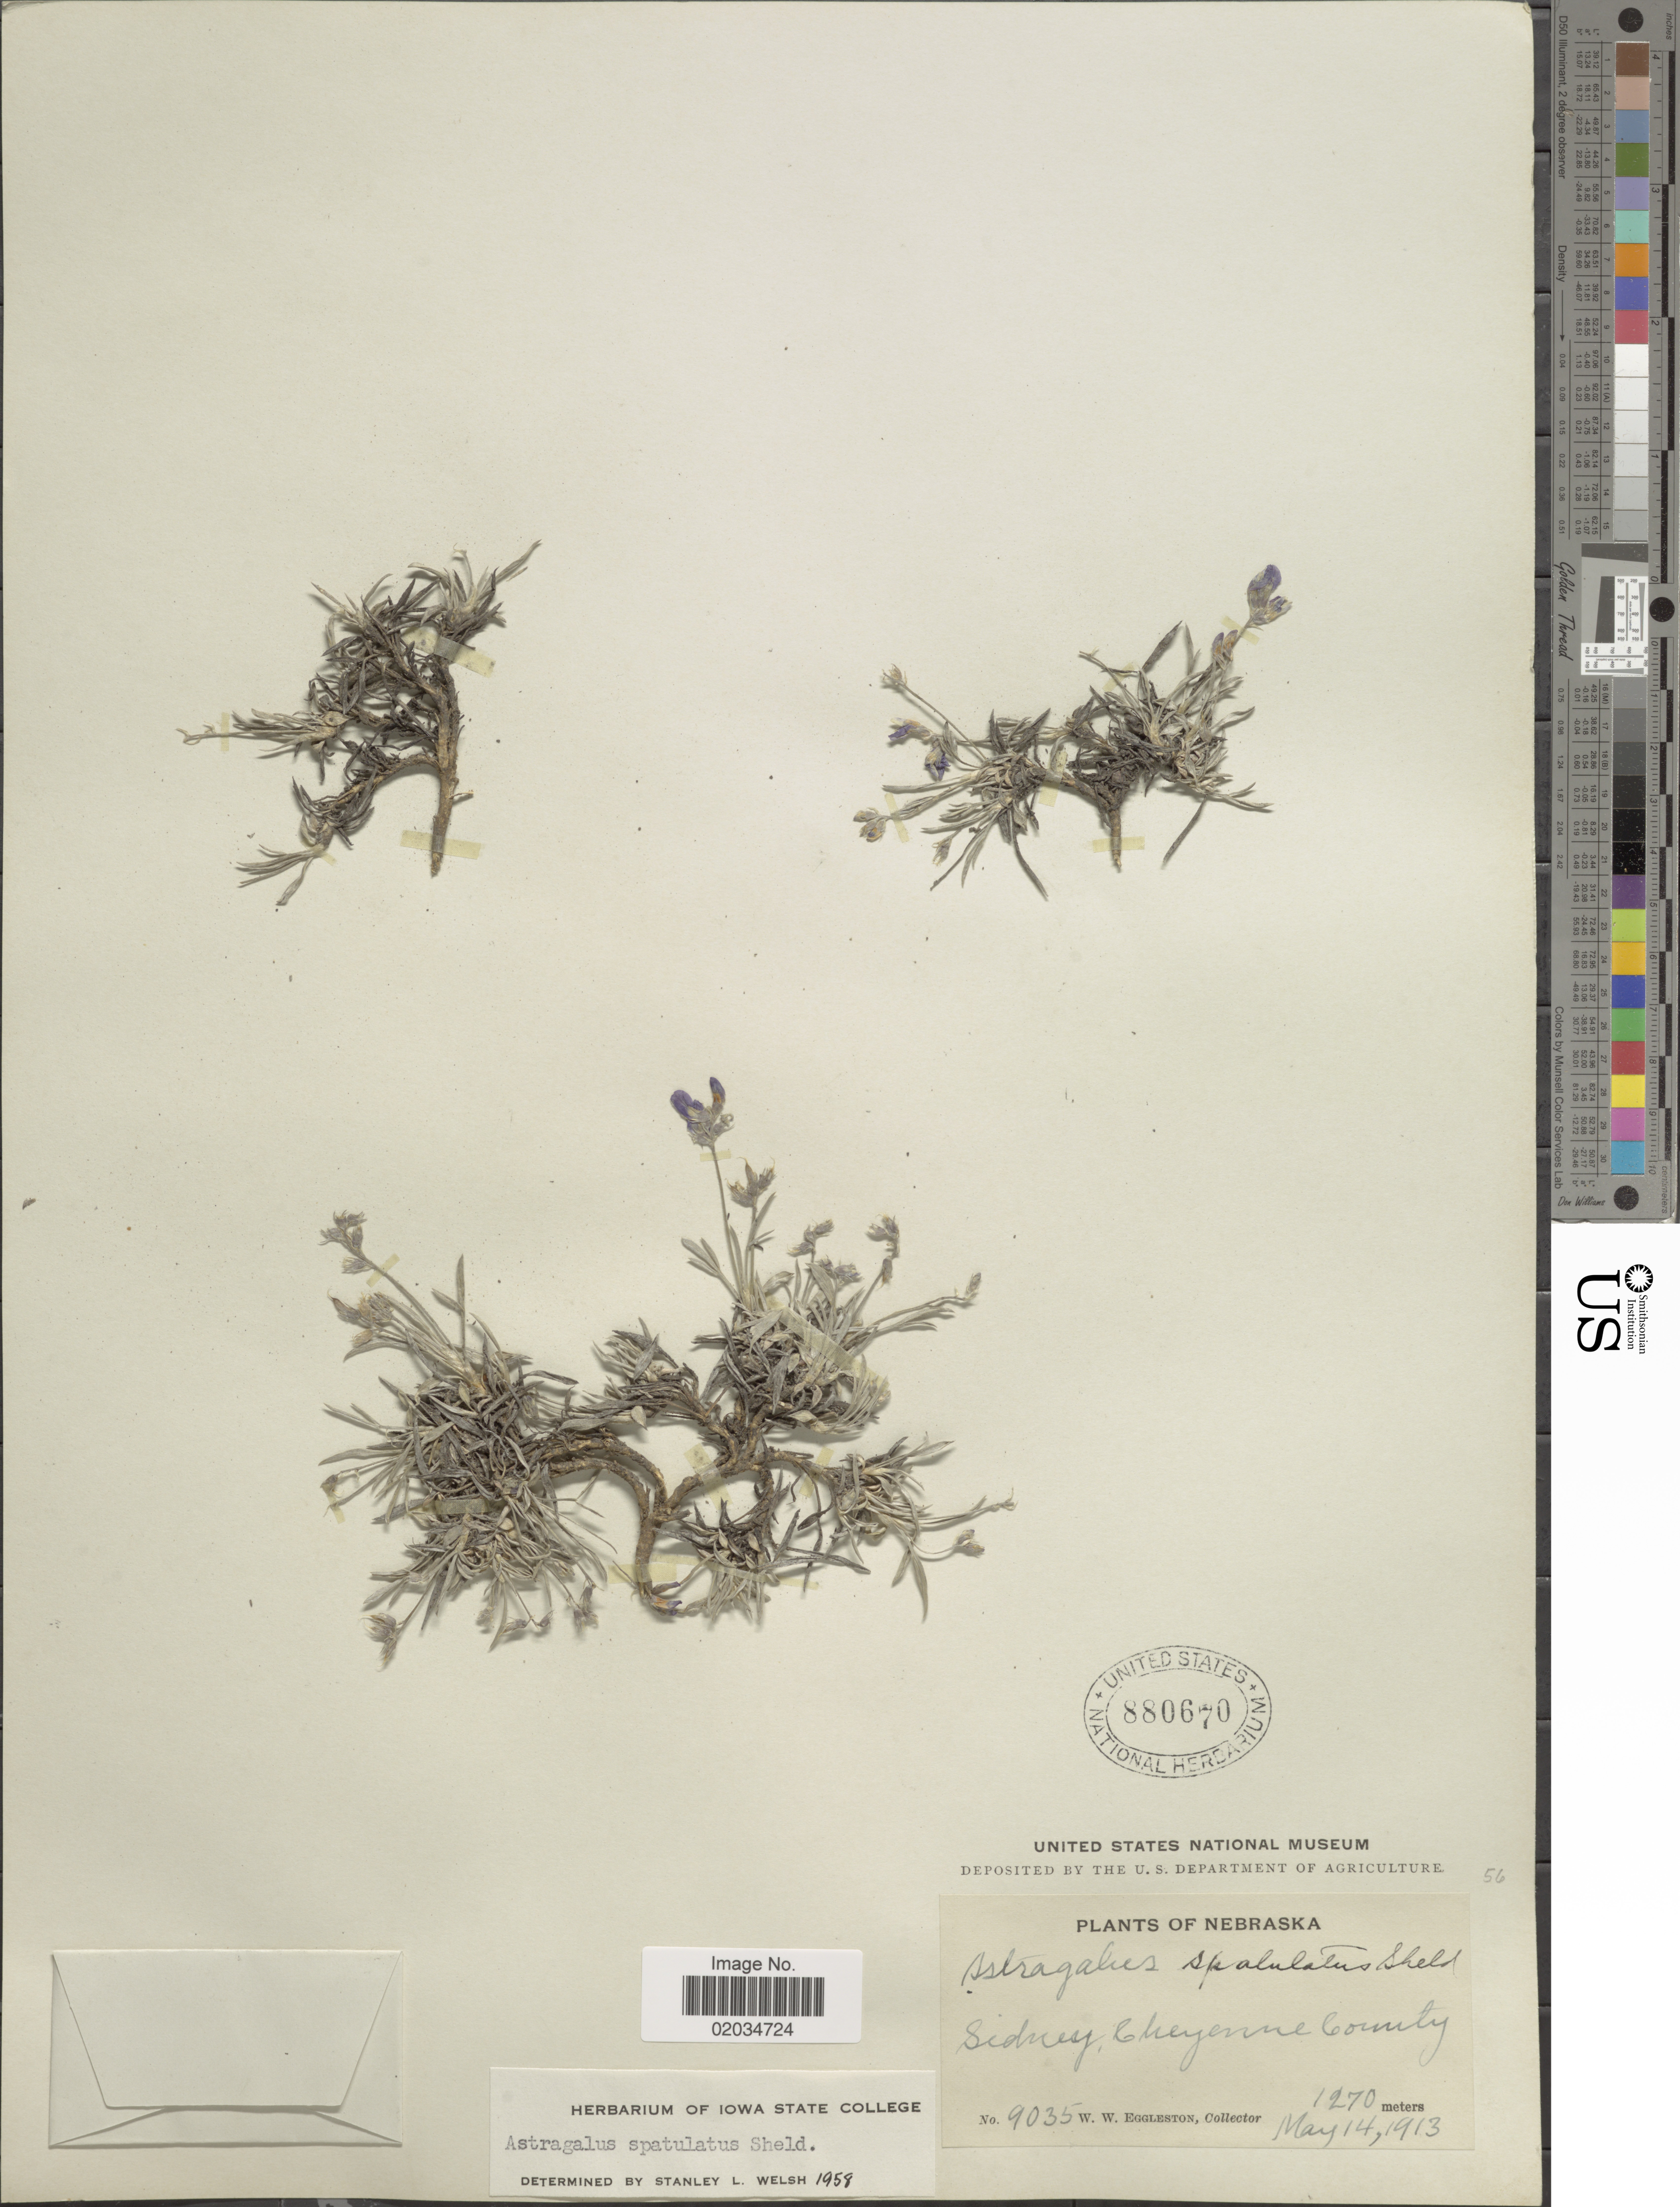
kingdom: Plantae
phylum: Tracheophyta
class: Magnoliopsida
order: Fabales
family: Fabaceae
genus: Astragalus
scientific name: Astragalus sparsiflorus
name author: A. Gray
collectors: W. W. Eggleston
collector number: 9035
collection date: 1913-05-14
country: United States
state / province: Nebraska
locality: Sidney, Cheyenne County.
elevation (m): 1270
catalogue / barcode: US 880670